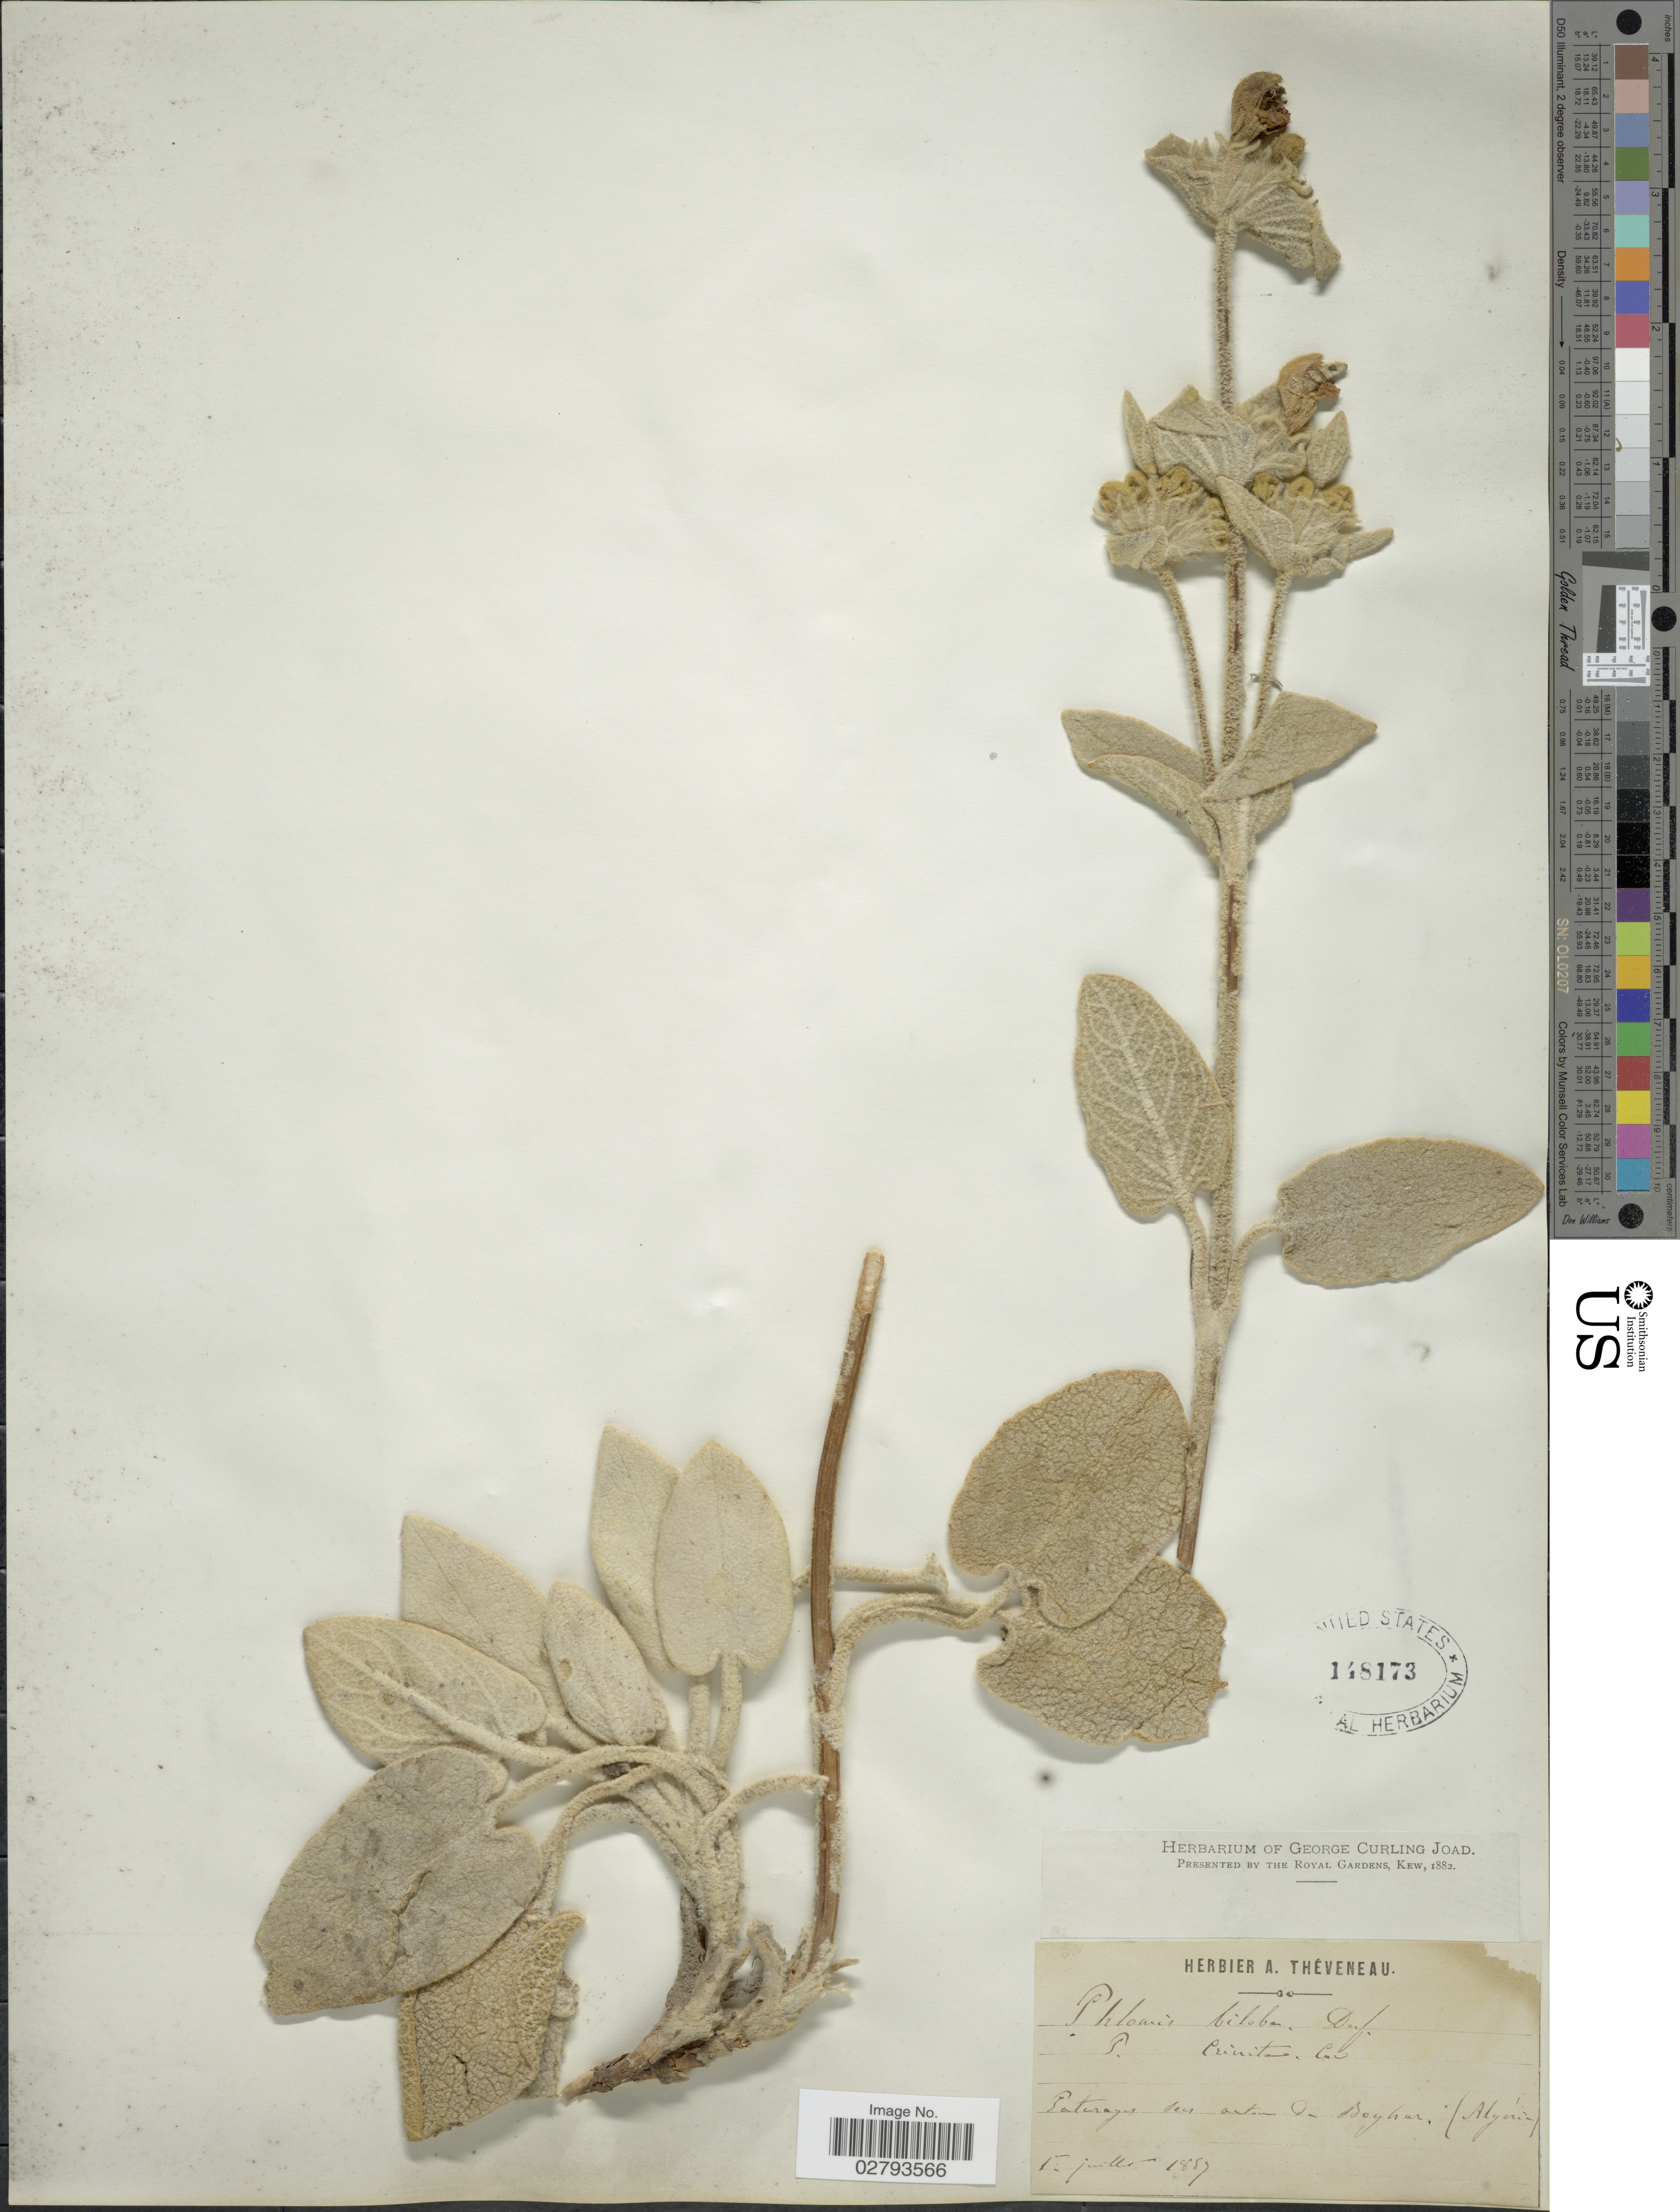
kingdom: Plantae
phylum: Tracheophyta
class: Magnoliopsida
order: Lamiales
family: Lamiaceae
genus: Phlomis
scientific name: Phlomis crinita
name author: Cav.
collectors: ex herb. A. Theveneau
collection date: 1889-07-15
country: Algeria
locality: Paturages des autum de Boyhar.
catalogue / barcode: US 148173